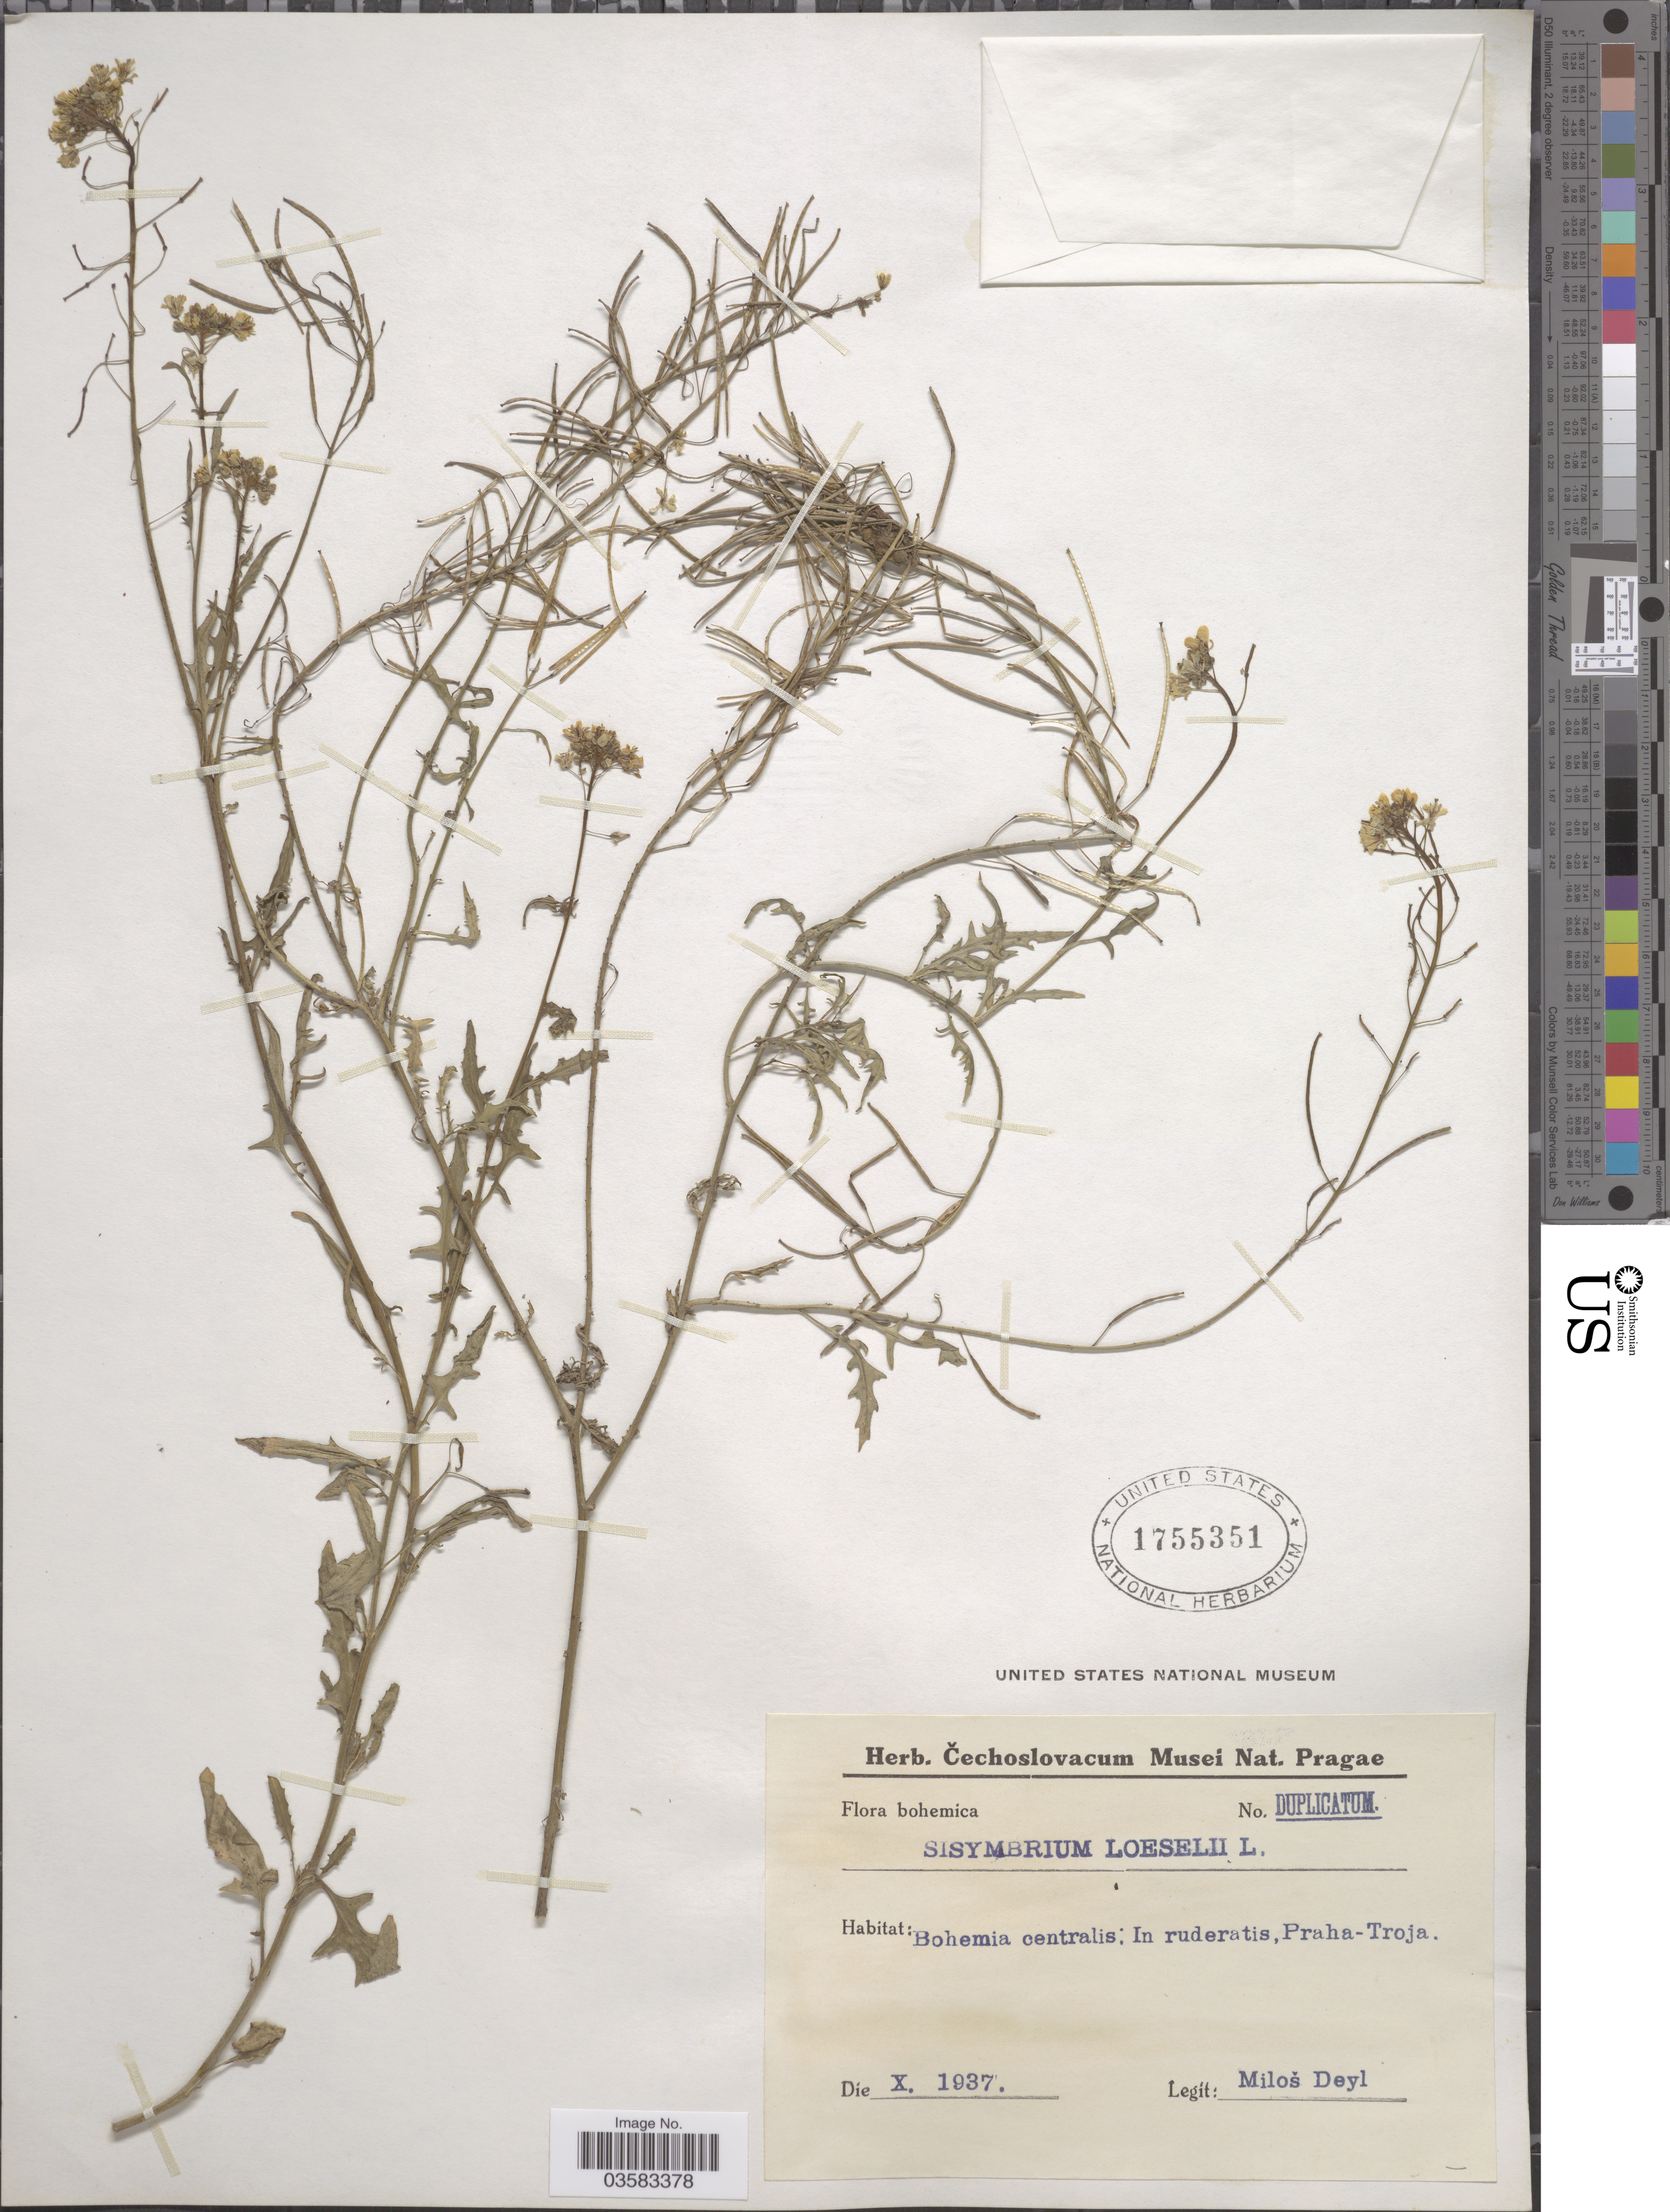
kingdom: Plantae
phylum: Tracheophyta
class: Magnoliopsida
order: Brassicales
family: Brassicaceae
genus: Sisymbrium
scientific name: Sisymbrium loeselii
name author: L.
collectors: M. Deyl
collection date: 1937-10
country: Czechia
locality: Bohemia centralis: In ruderatis, Praha-Troja.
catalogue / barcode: US 1755351